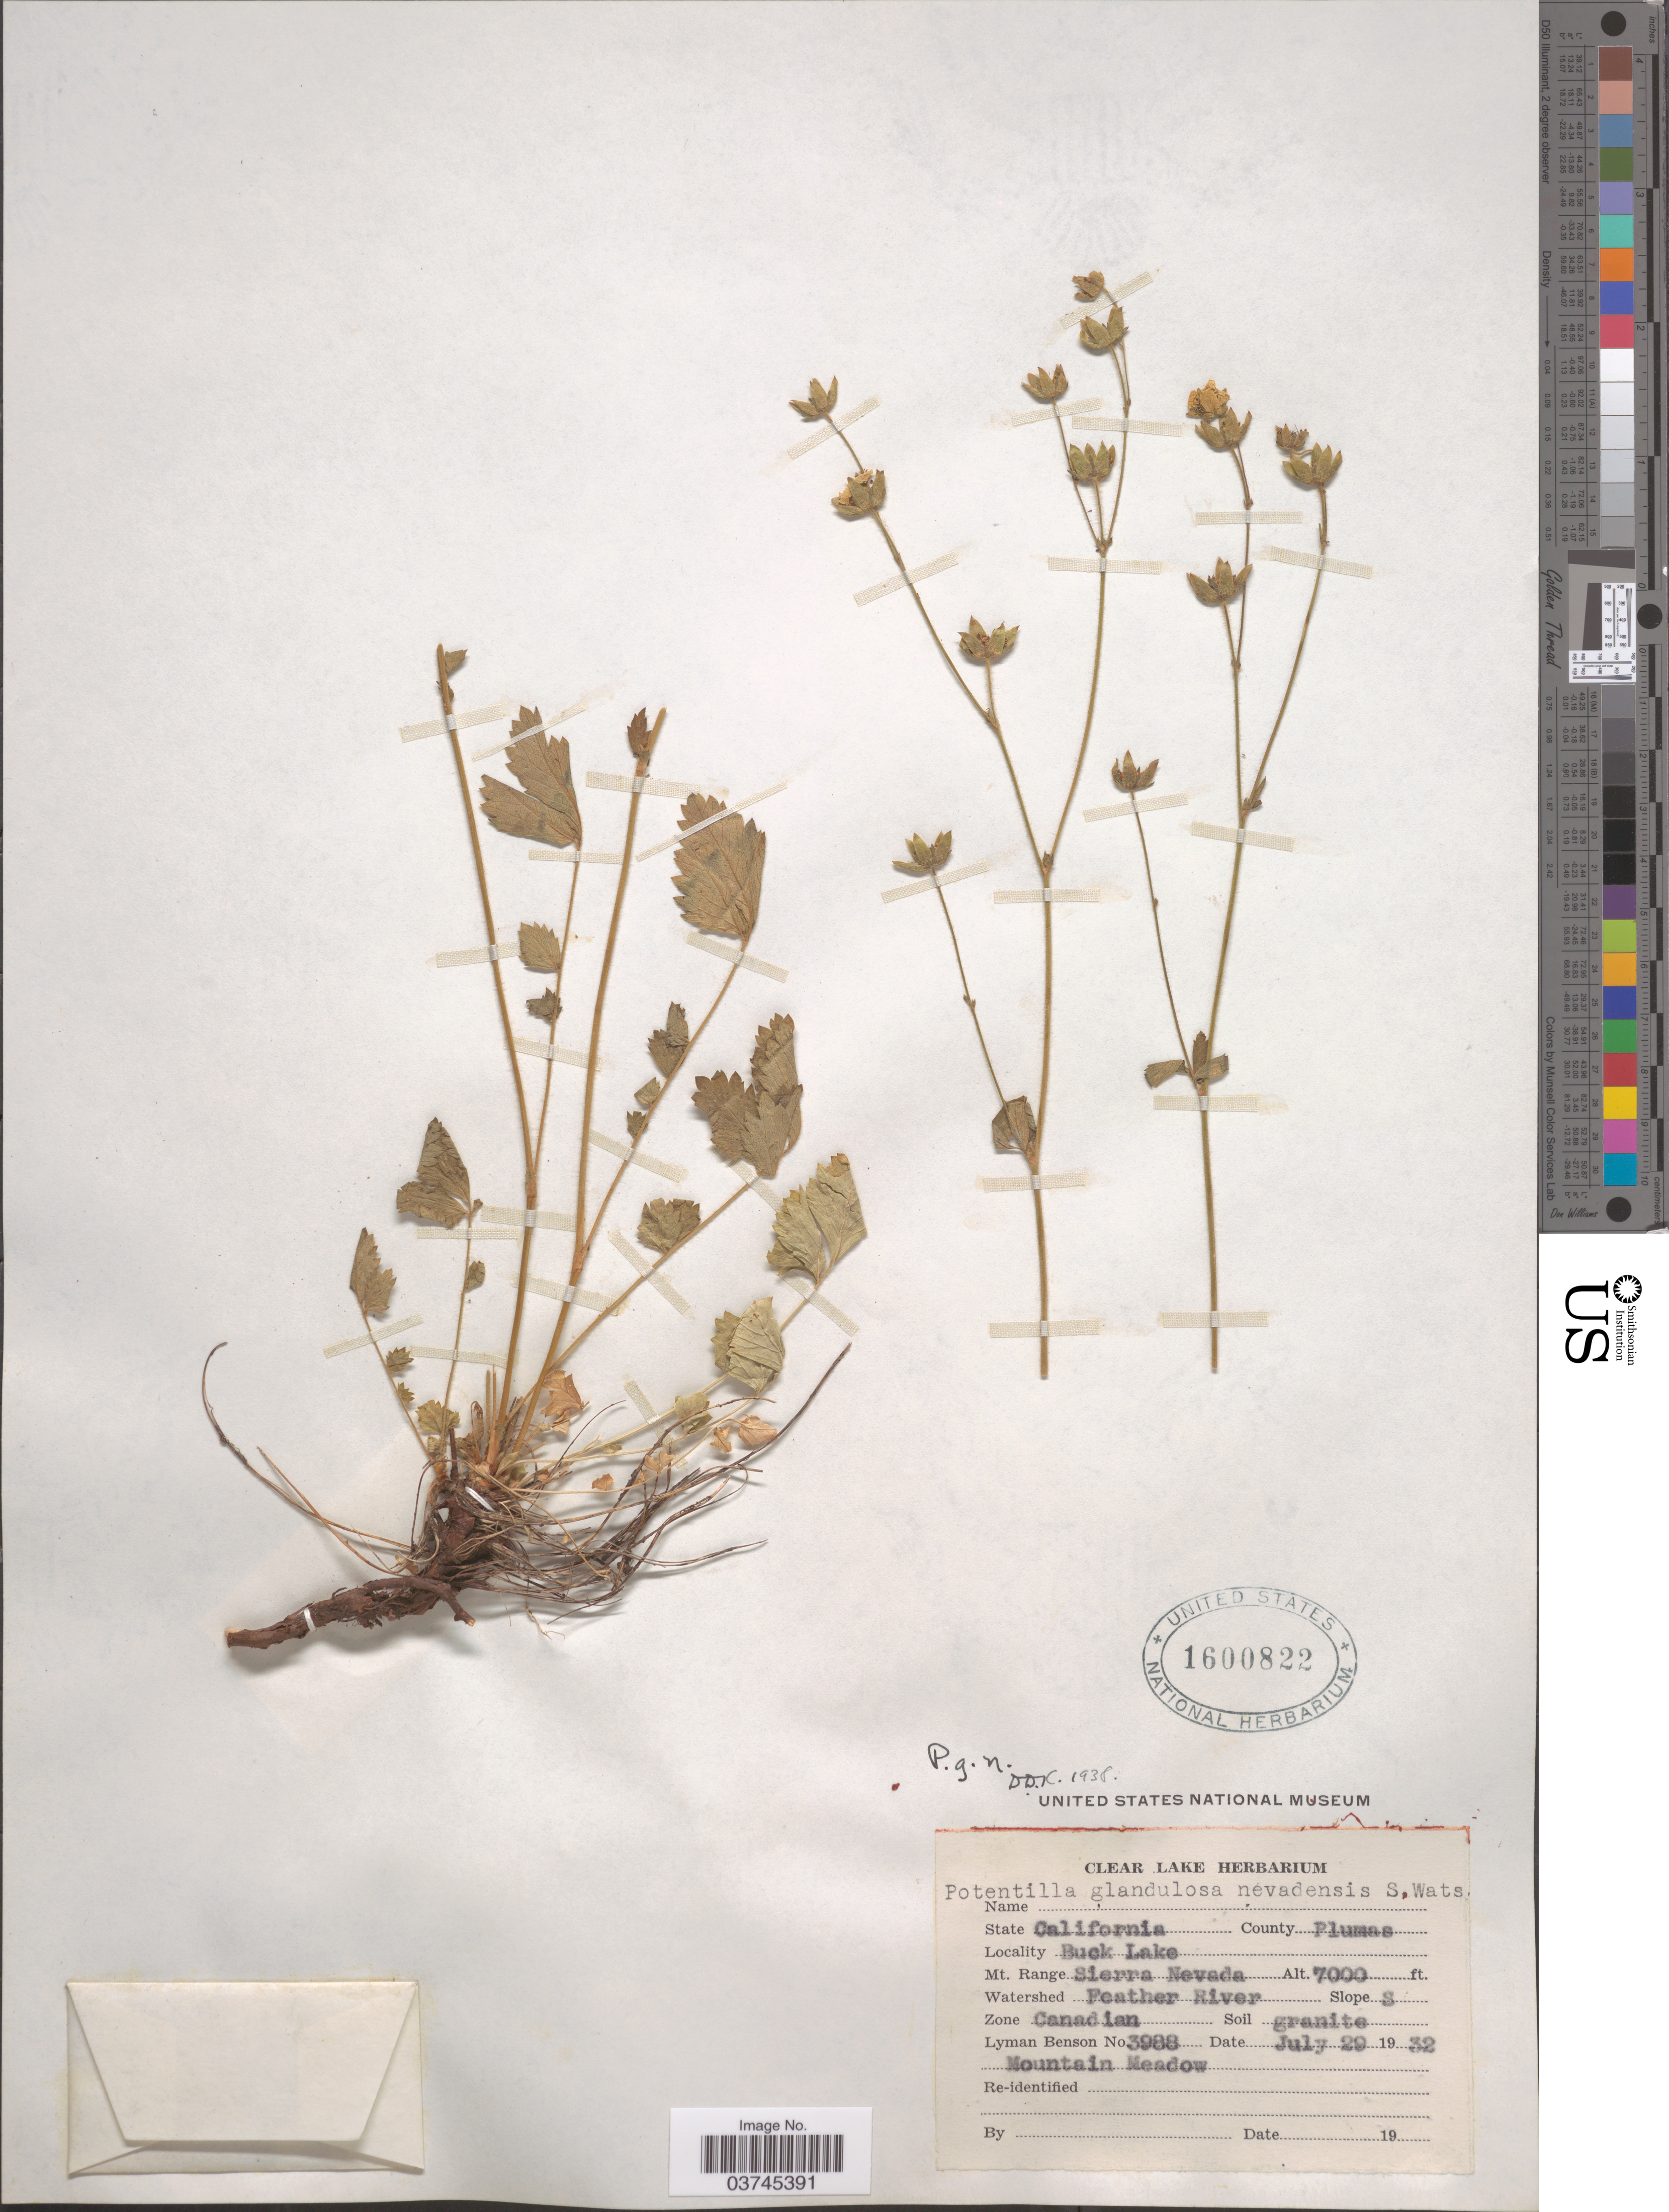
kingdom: Plantae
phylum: Tracheophyta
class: Magnoliopsida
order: Rosales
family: Rosaceae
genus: Drymocallis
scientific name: Drymocallis hansenii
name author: (Greene) Rydb.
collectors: L. D. Benson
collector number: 3988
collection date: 1932-07-29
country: United States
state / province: California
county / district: Plumas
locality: County Plumas. Buck Lake. Mt. Range Sierra Nevada. Watershed Feather River. Slope S. Zone Canadian. Mountain Meadow.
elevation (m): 2134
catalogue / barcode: US 1600822